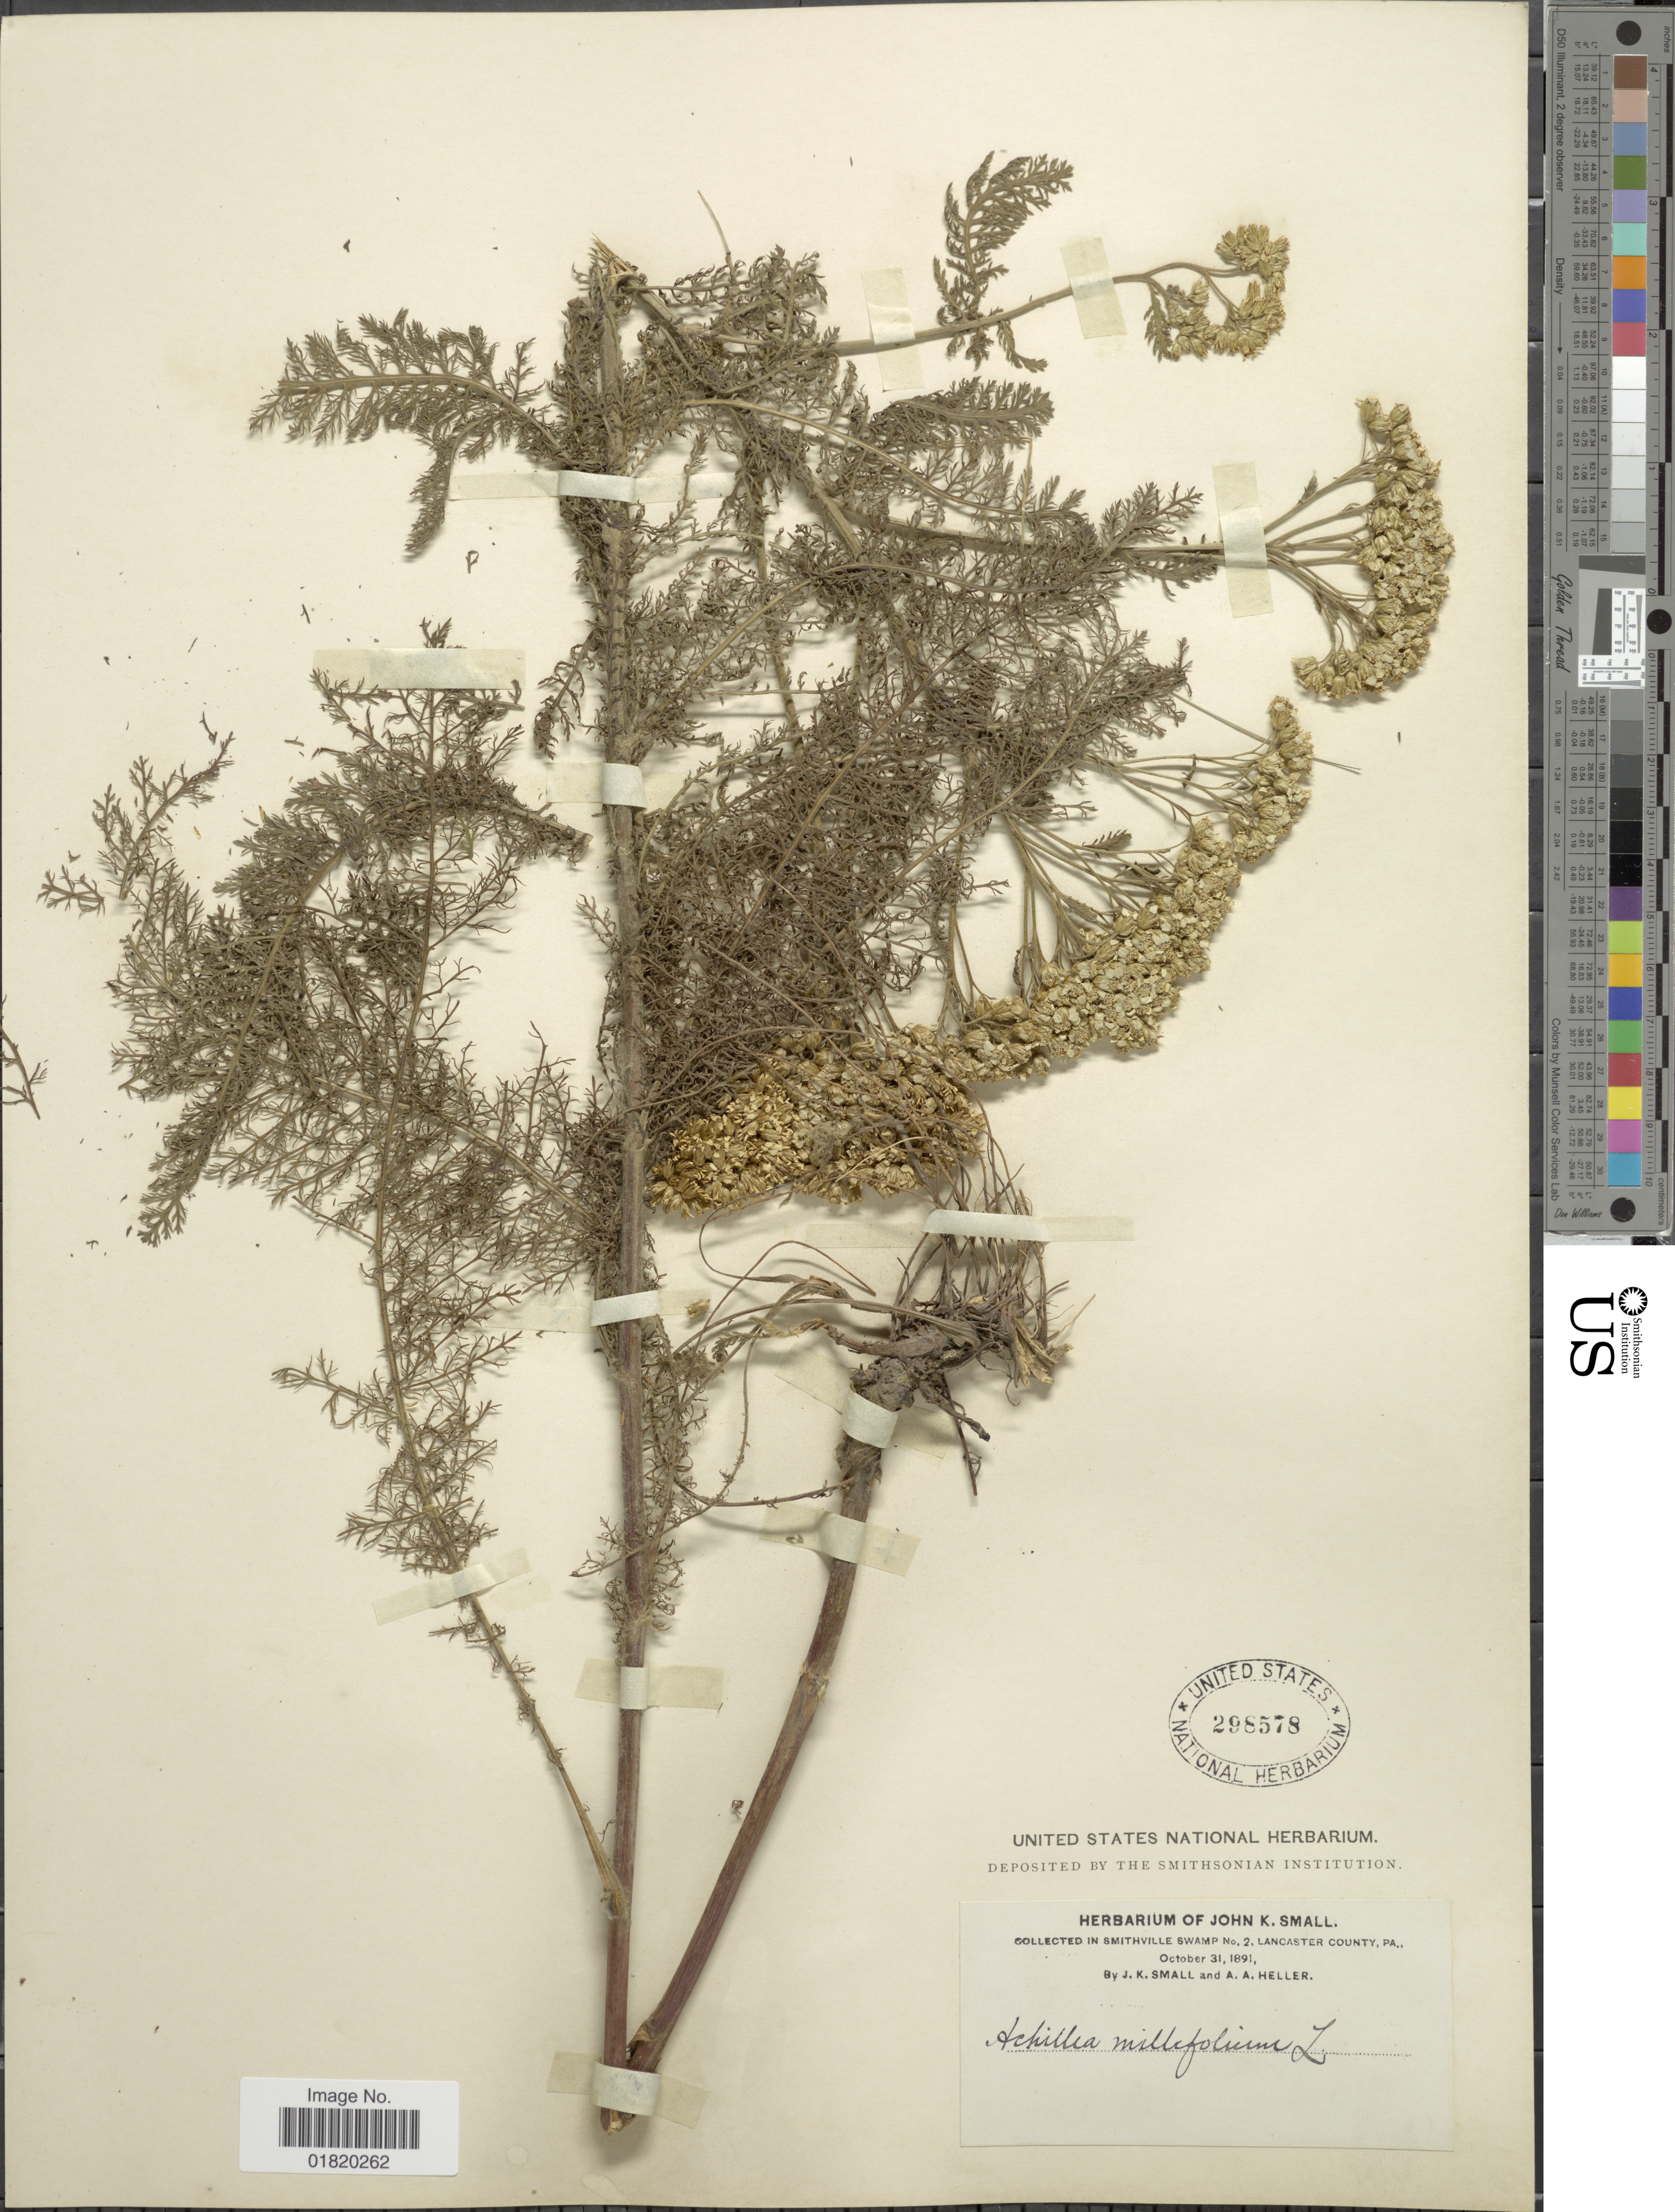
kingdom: Plantae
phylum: Tracheophyta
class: Magnoliopsida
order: Asterales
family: Asteraceae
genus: Achillea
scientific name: Achillea millefolium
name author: L.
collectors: J. K. Small & A. A. Heller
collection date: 1891-10-31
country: United States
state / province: Pennsylvania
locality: Smithville Swamp No. 2, Lancaster County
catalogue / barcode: US 298578